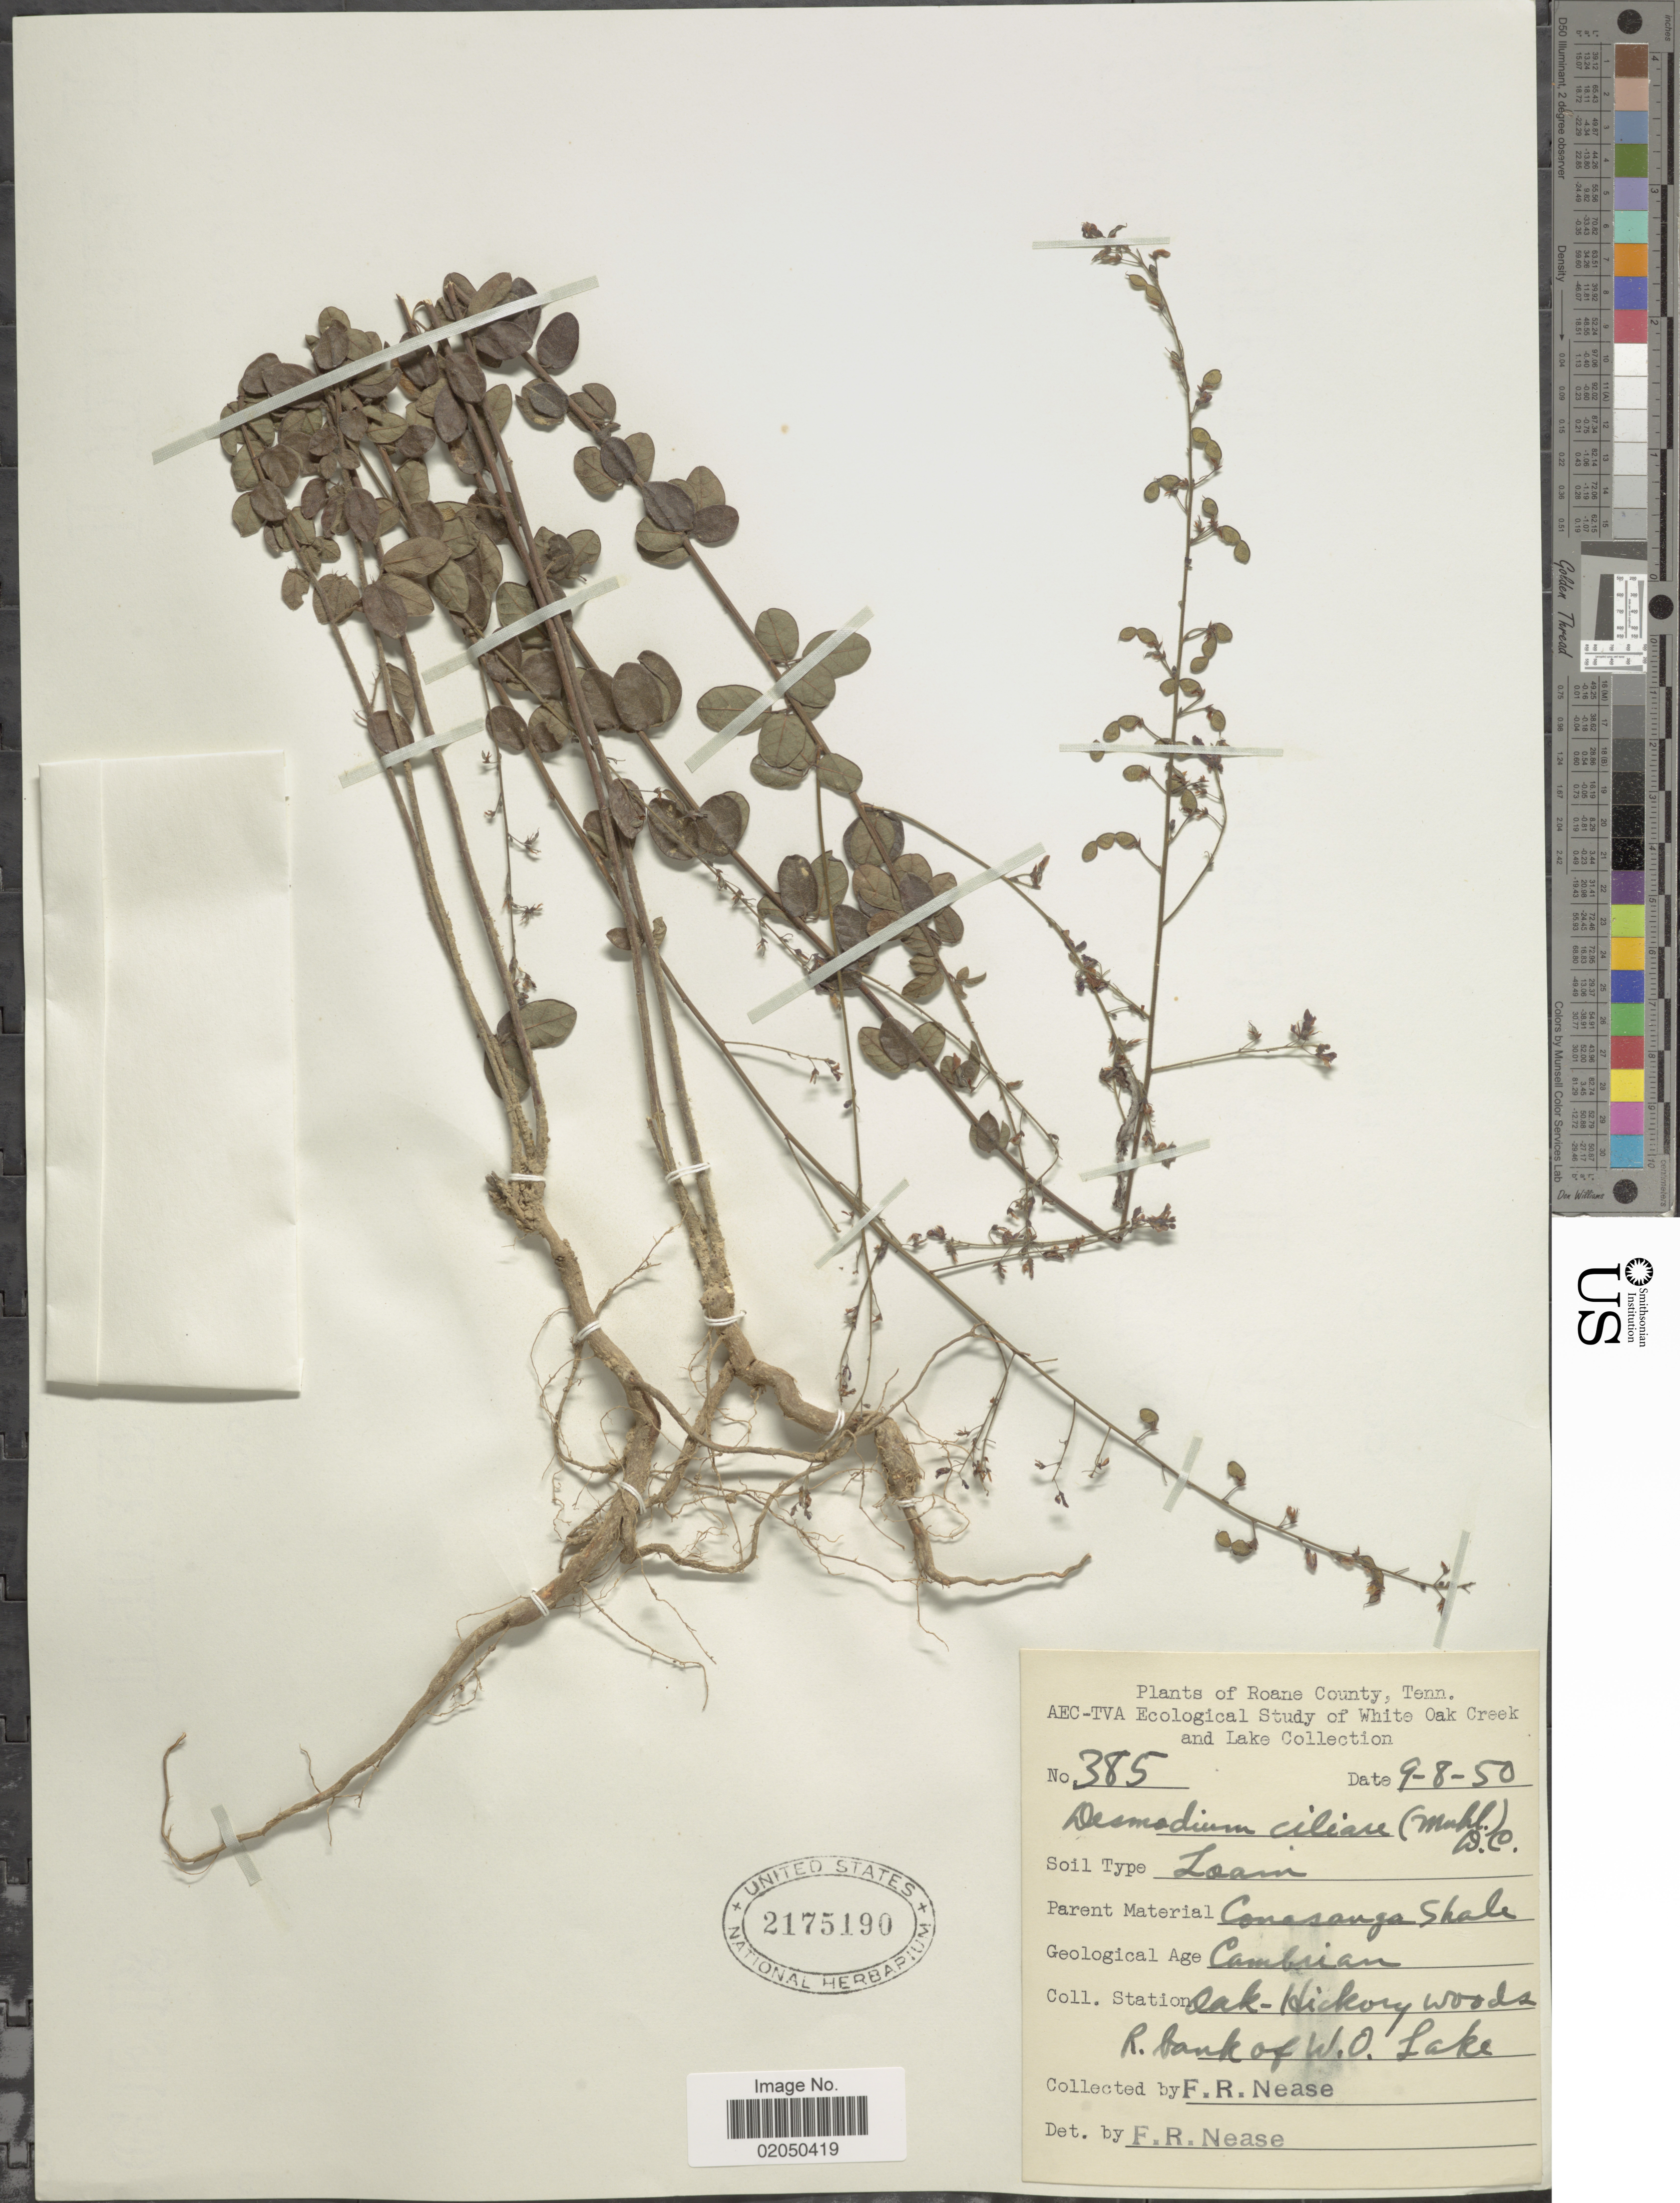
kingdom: Plantae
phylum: Tracheophyta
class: Magnoliopsida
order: Fabales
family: Fabaceae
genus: Desmodium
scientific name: Desmodium ciliare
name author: (Muhl. ex Willd.) DC.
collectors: F. Nease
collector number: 385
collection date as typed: Transcribed d/m/y: 8/9/50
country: United States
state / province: Tennessee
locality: Roane County, AEC-TVA Ecological Study of White Oak Creek and Lake, R. bank of W.O Lake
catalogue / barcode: US 2175190